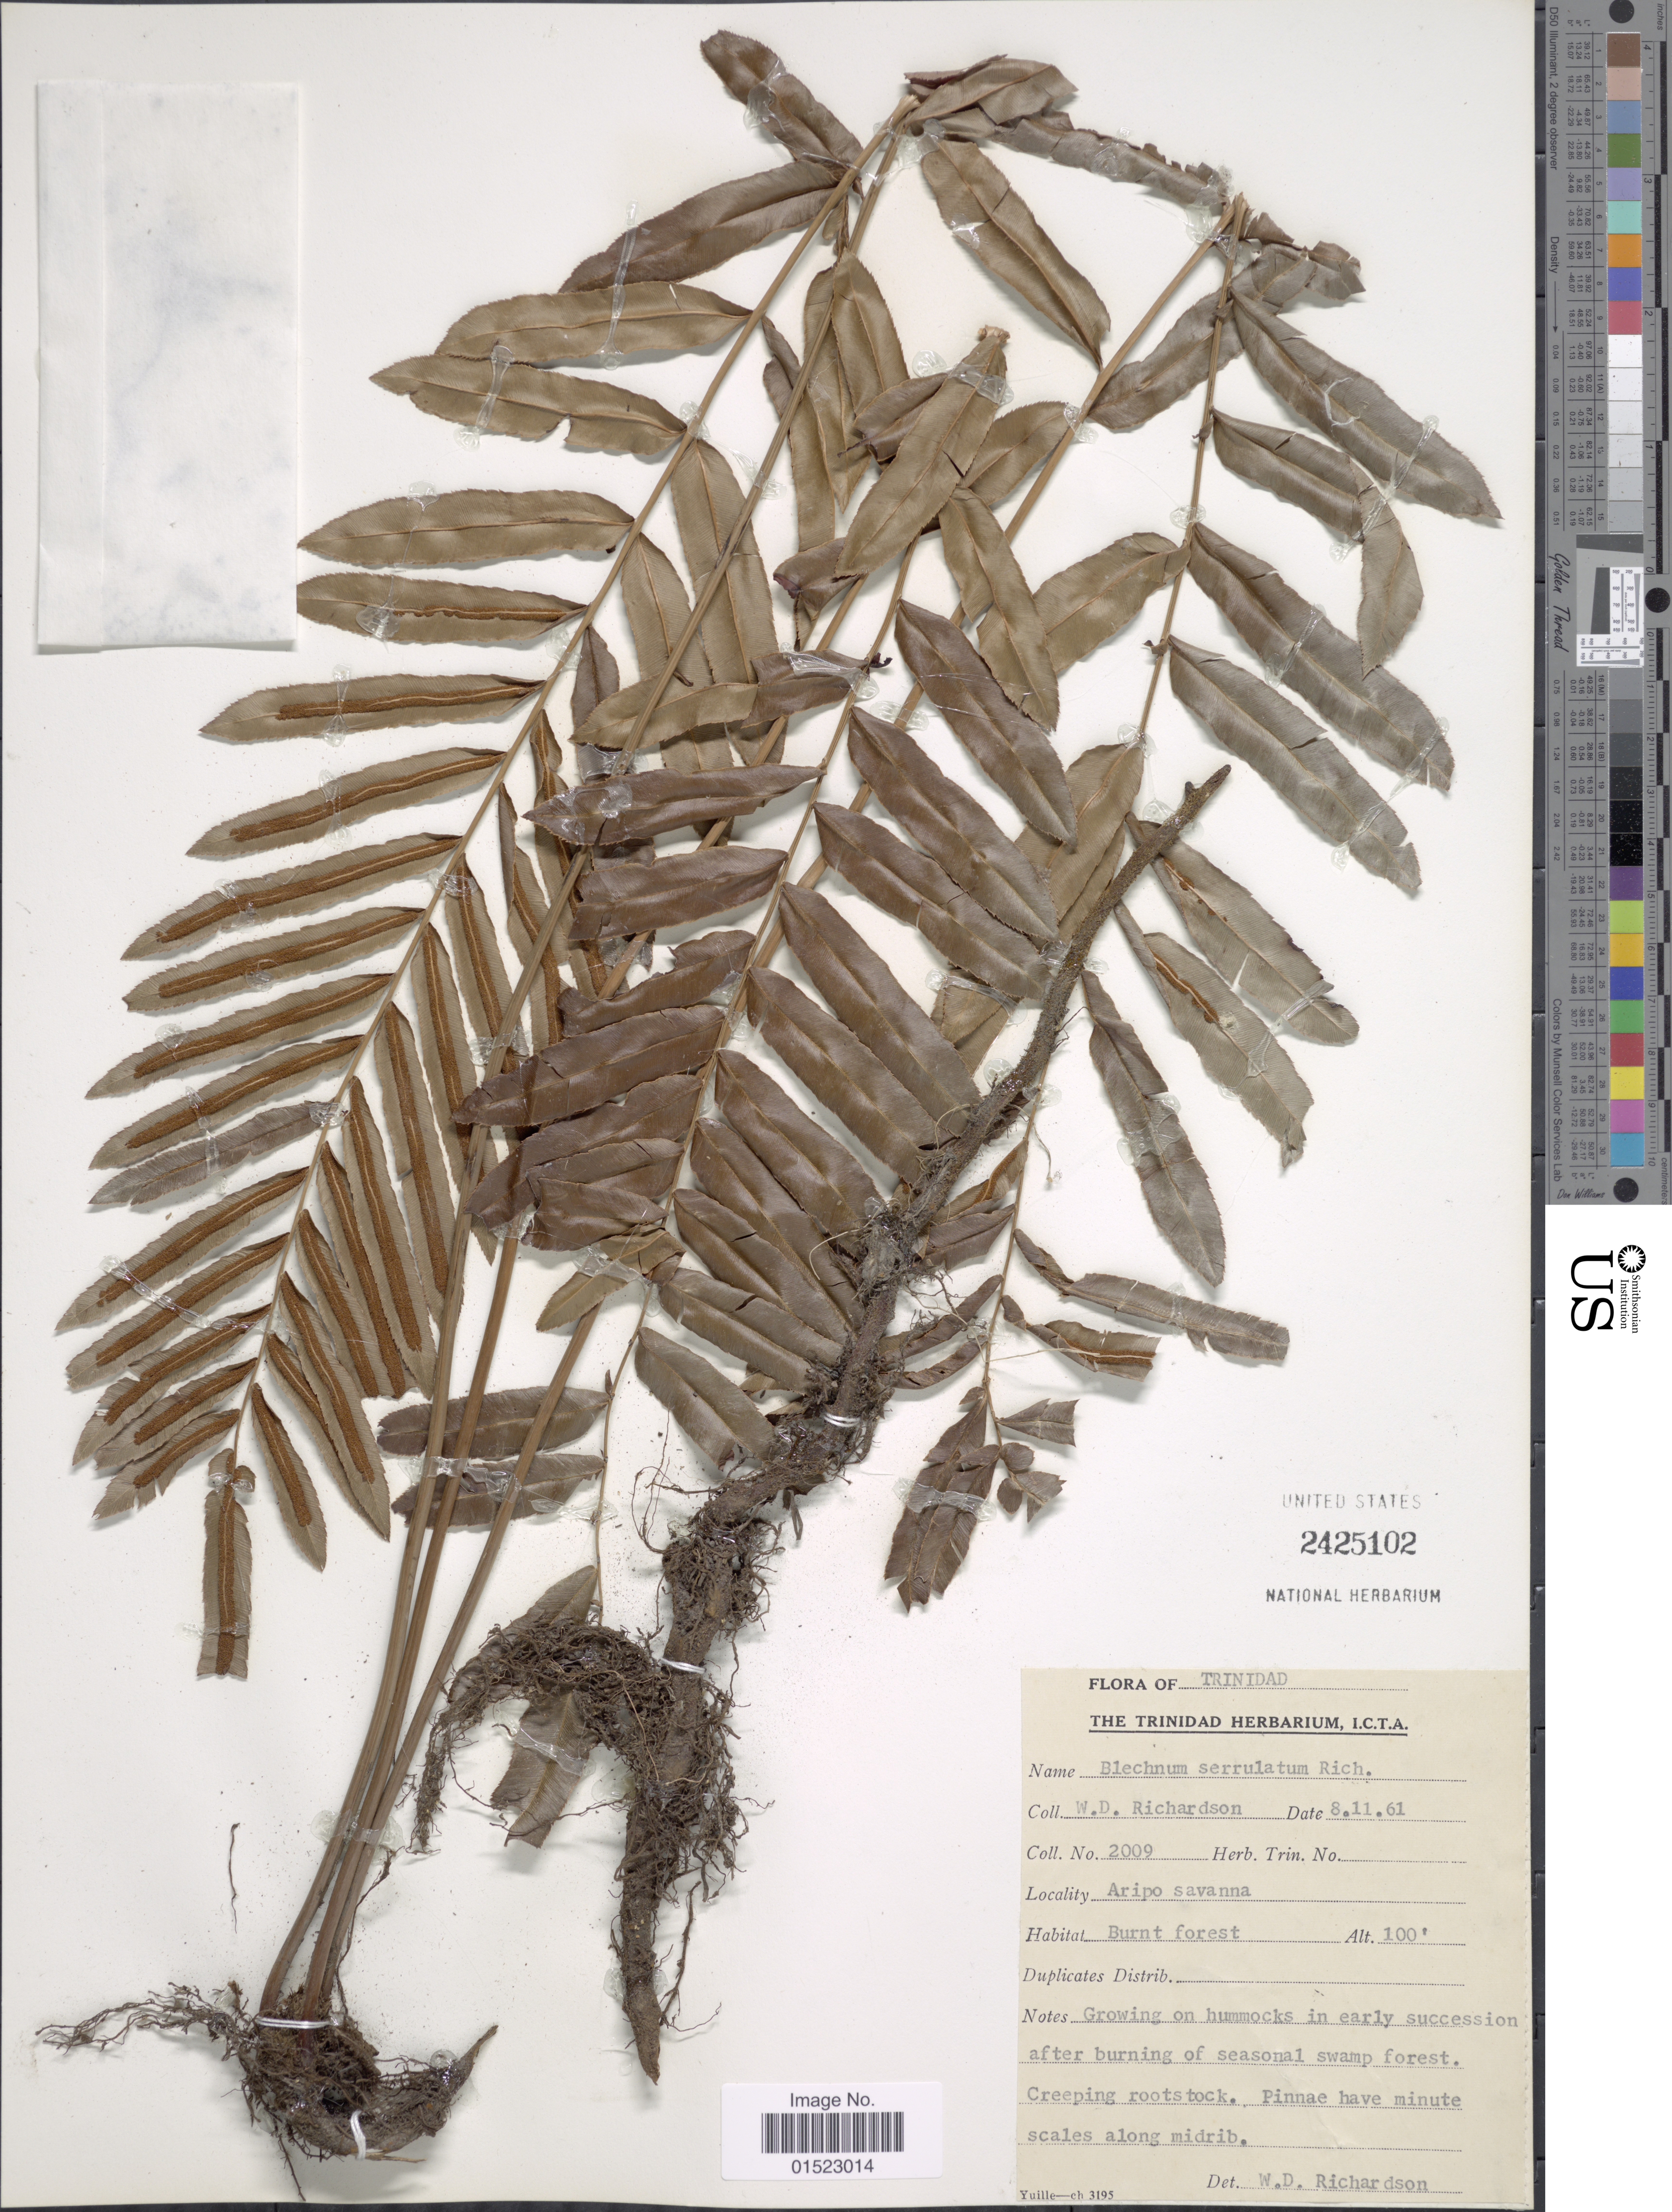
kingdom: Plantae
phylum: Tracheophyta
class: Polypodiopsida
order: Polypodiales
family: Blechnaceae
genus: Telmatoblechnum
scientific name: Telmatoblechnum serrulatum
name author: (Rich.) Perrie et al.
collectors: W. D. Richardson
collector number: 2009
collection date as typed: Transcribed d/m/y: 8/11/61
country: Trinidad and Tobago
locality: Trinidad, Aripo Savanna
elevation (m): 30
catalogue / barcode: US 2425102